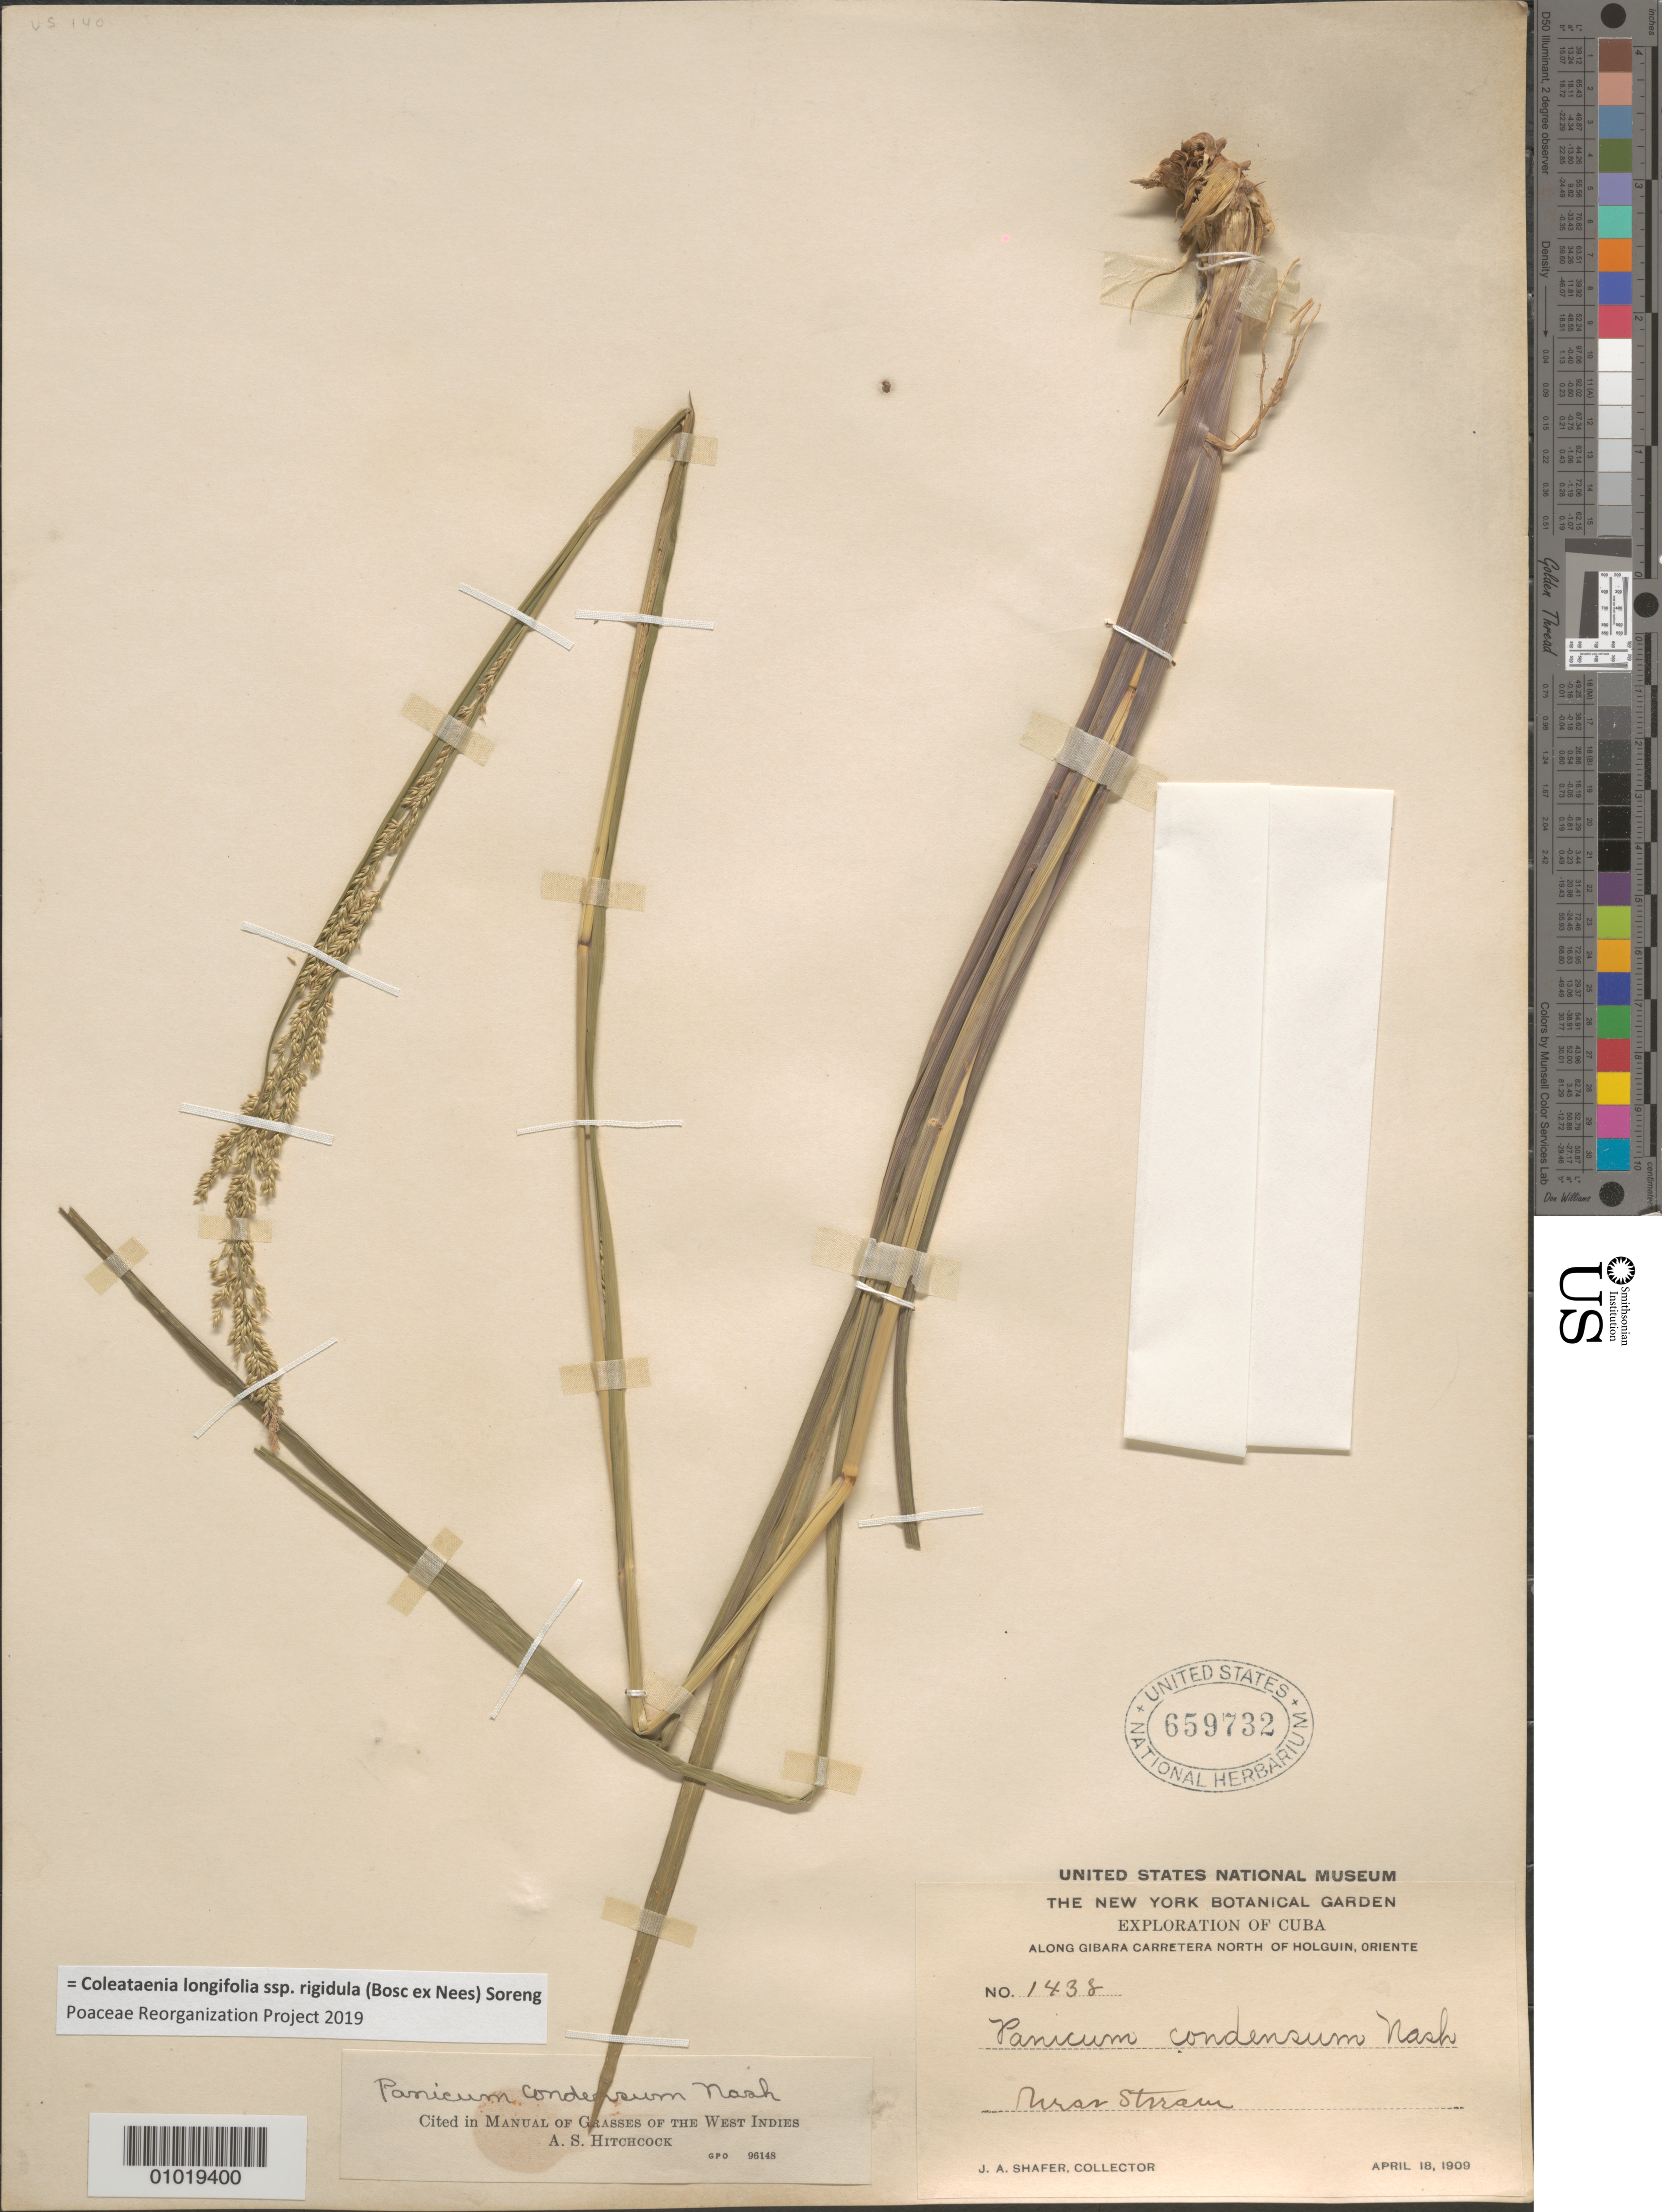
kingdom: Plantae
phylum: Tracheophyta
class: Liliopsida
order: Poales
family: Poaceae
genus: Panicum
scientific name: Panicum condensum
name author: Nash ex Small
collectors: J. A. Shafer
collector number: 1438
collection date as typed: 18 Apr 1909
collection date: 1909-04-18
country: Cuba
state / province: Holguín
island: Cuba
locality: Along Gibara rd N of Holguin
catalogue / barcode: US 659732